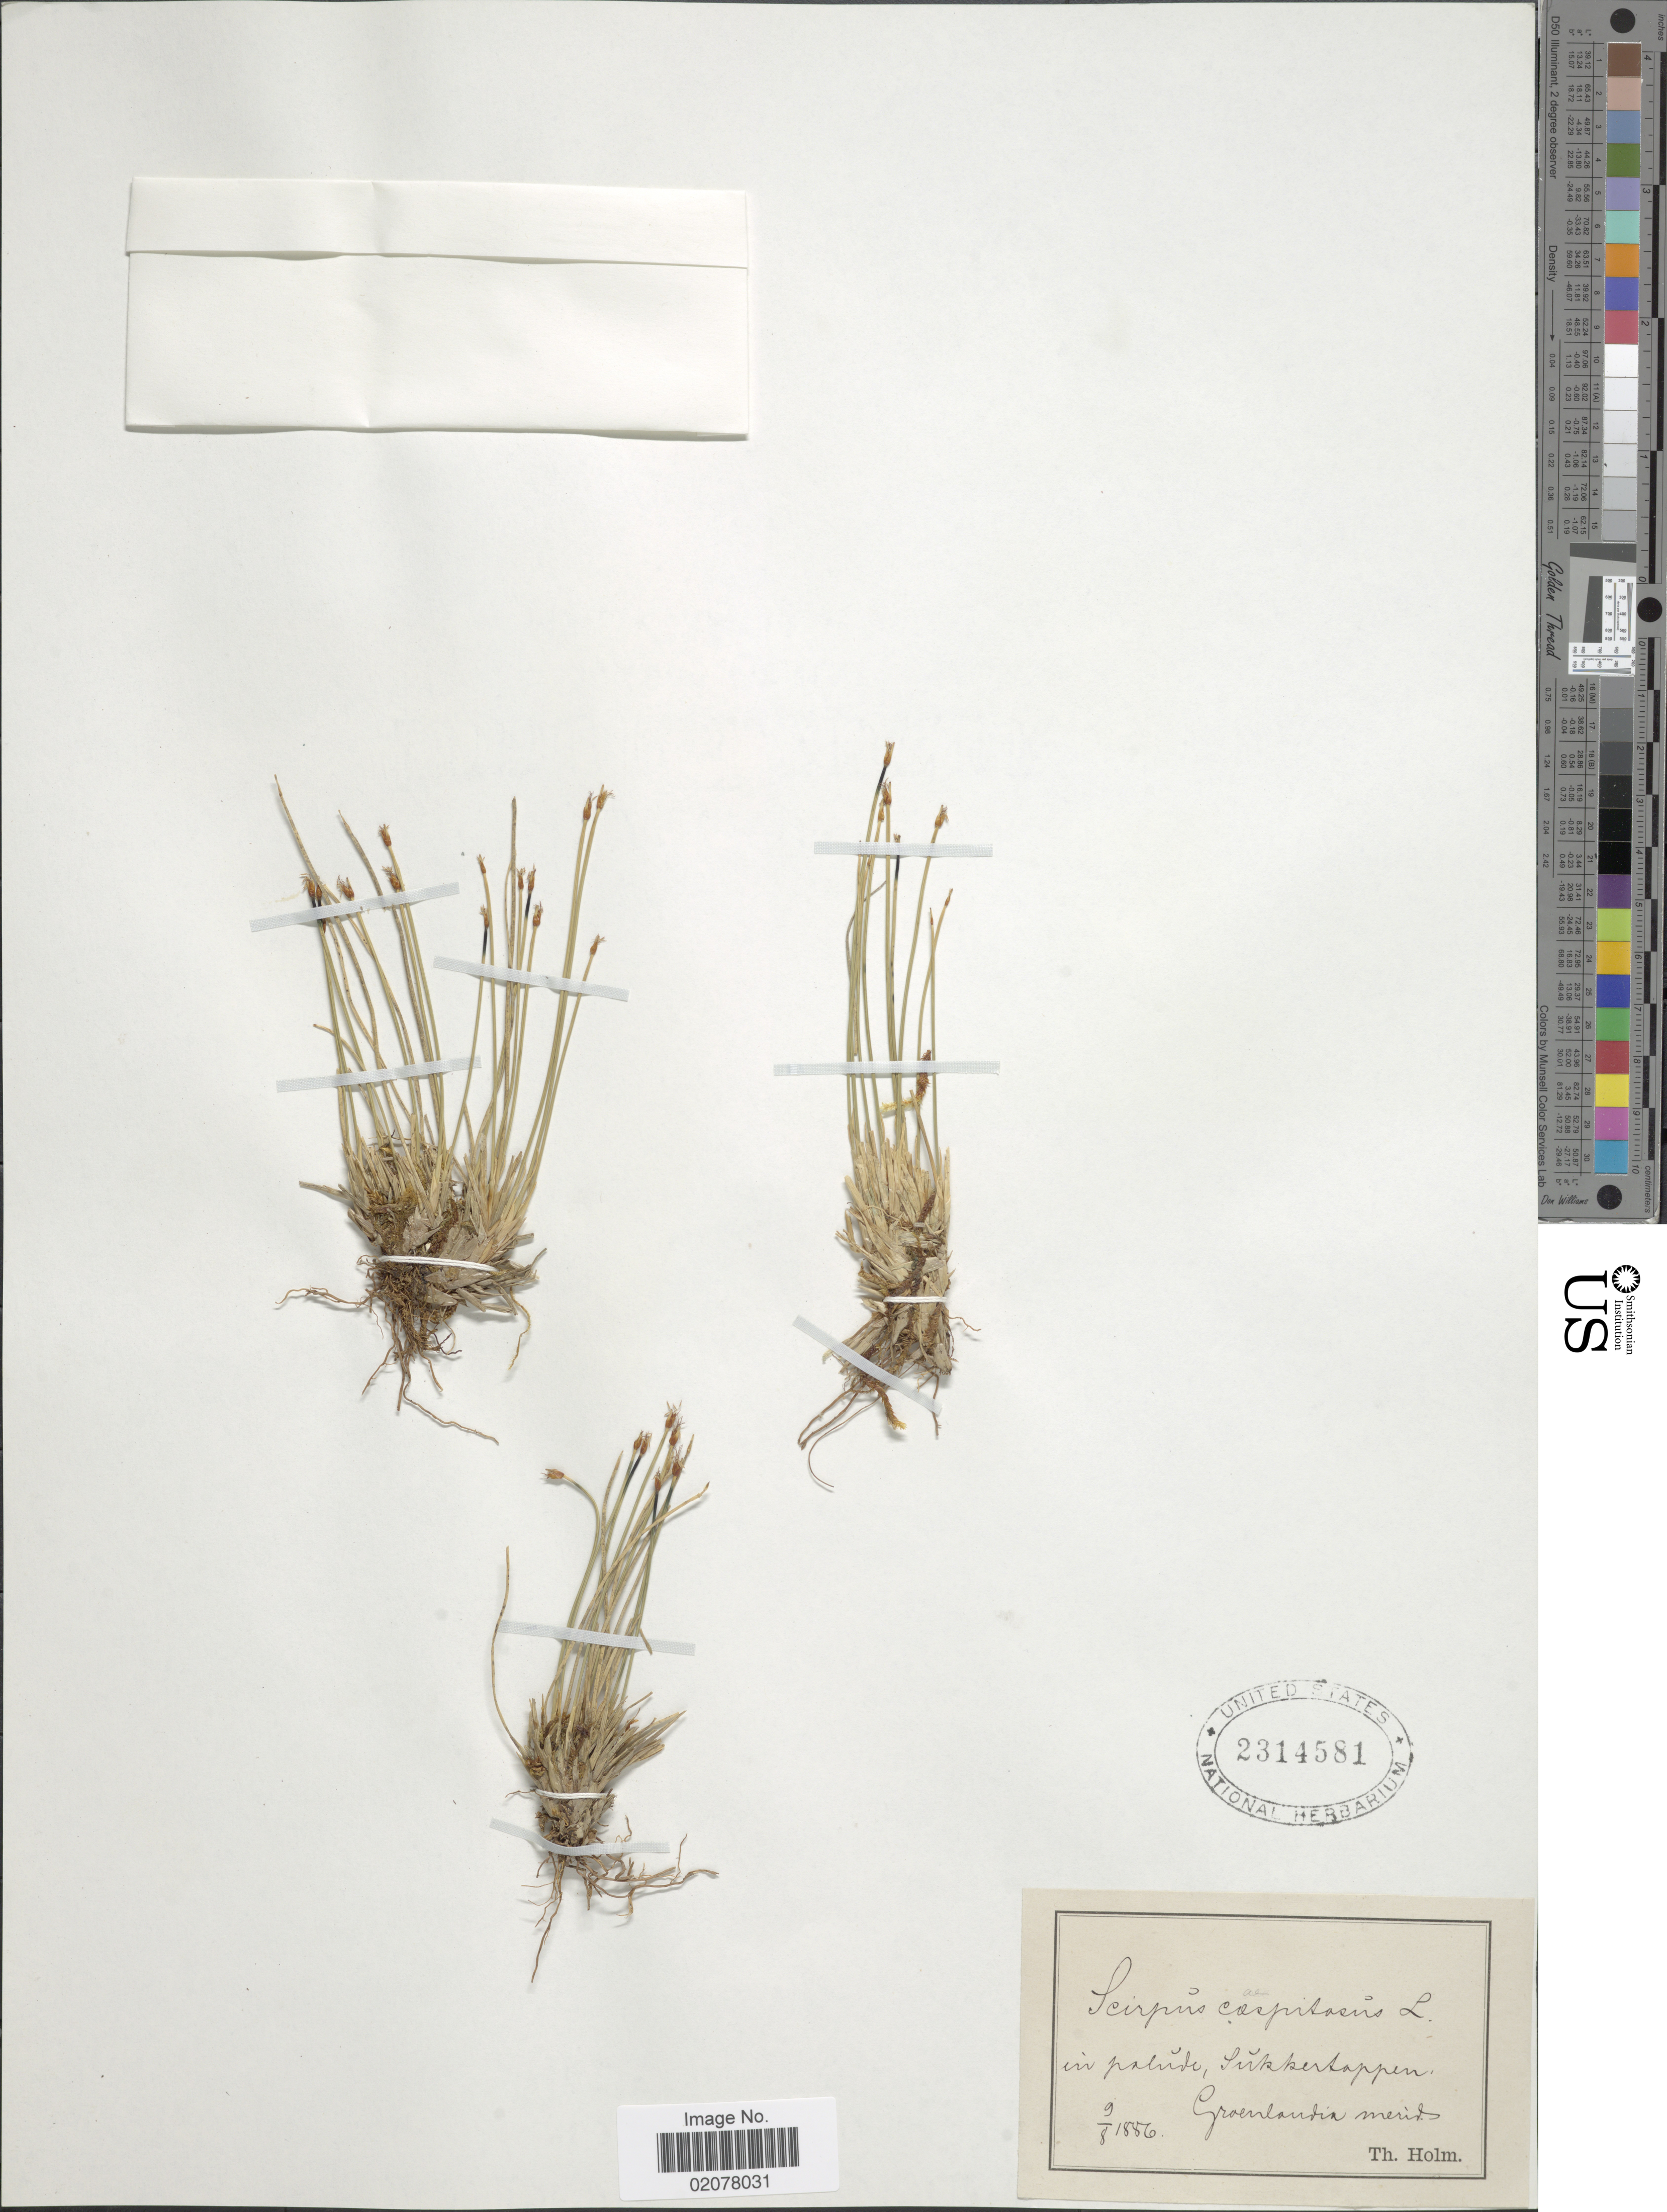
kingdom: Plantae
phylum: Tracheophyta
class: Liliopsida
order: Poales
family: Cyperaceae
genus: Trichophorum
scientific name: Trichophorum cespitosum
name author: (L.) Hartm.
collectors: T. Holm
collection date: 1886-08-09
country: Greenland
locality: In palude, Sukkertoppen, Groenlandia merids.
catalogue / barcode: US 2314581